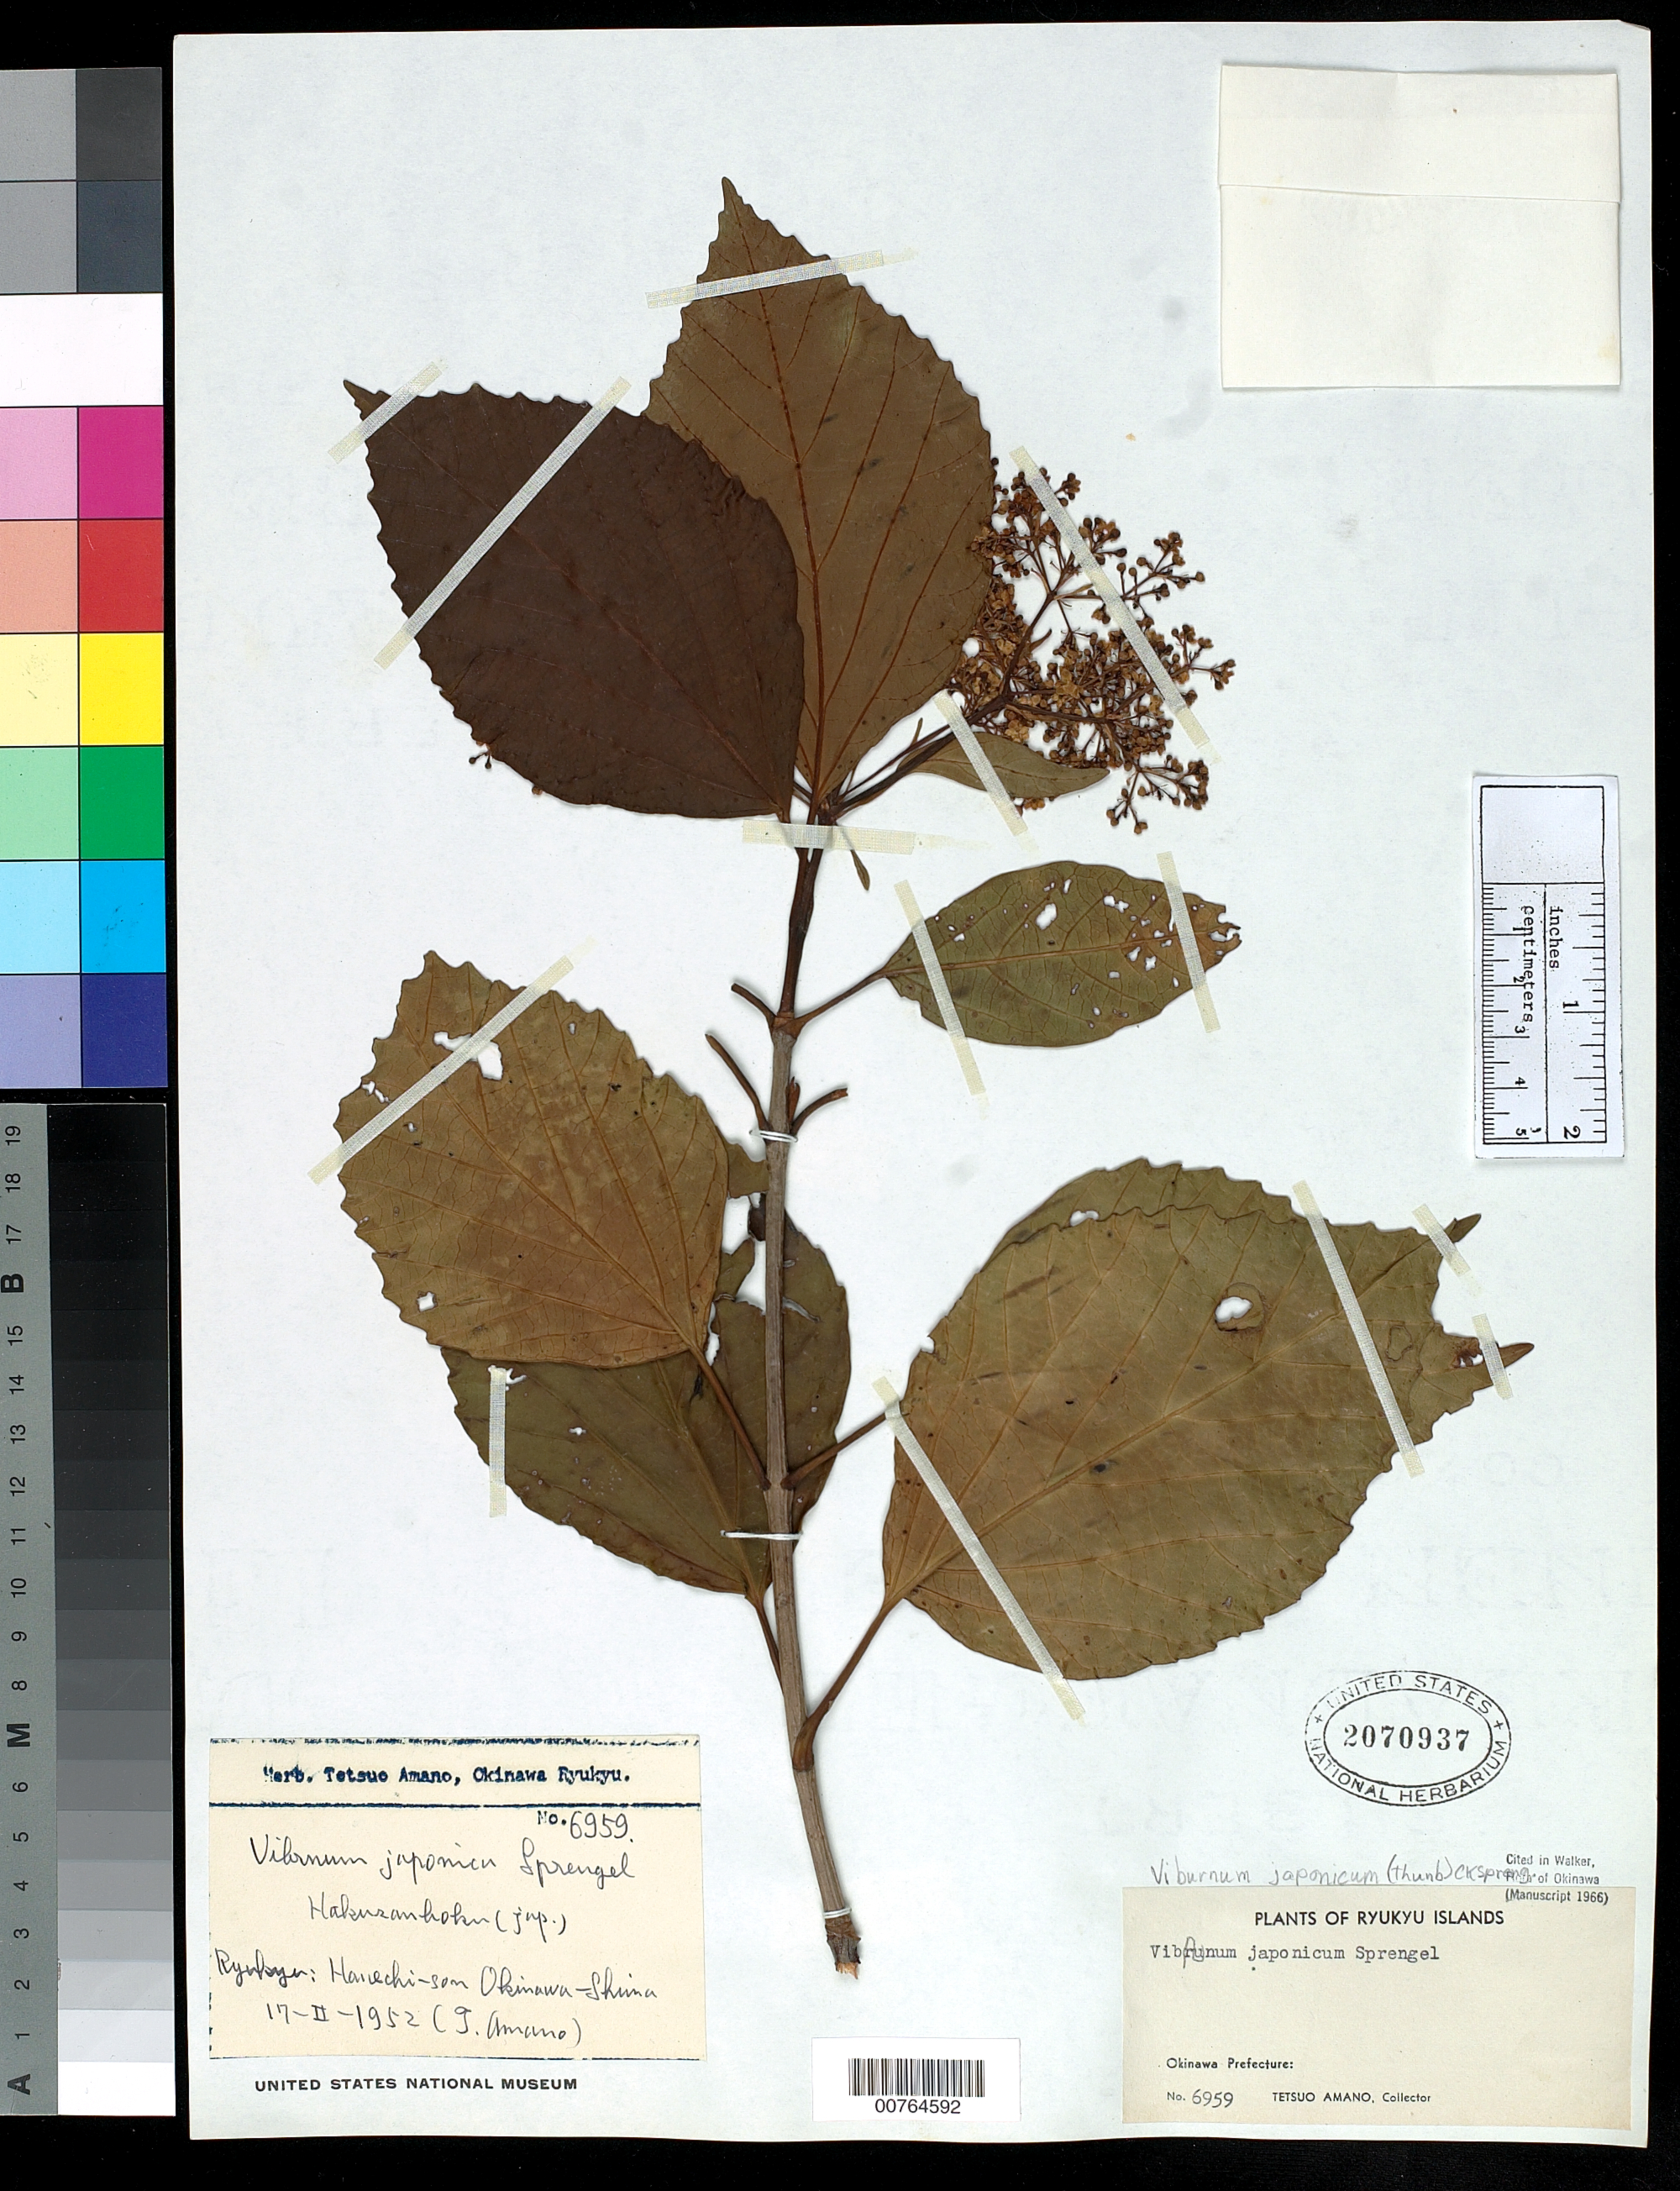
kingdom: Plantae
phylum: Tracheophyta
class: Magnoliopsida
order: Dipsacales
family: Viburnaceae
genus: Viburnum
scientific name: Viburnum japonicum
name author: (Thunb.) C.K. Spreng.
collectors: T. Amano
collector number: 6959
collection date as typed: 17 Feb 1952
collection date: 1952-02-17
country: Japan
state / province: Okinawa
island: Okinawa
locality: Hanechi-son.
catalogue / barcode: US 2070937